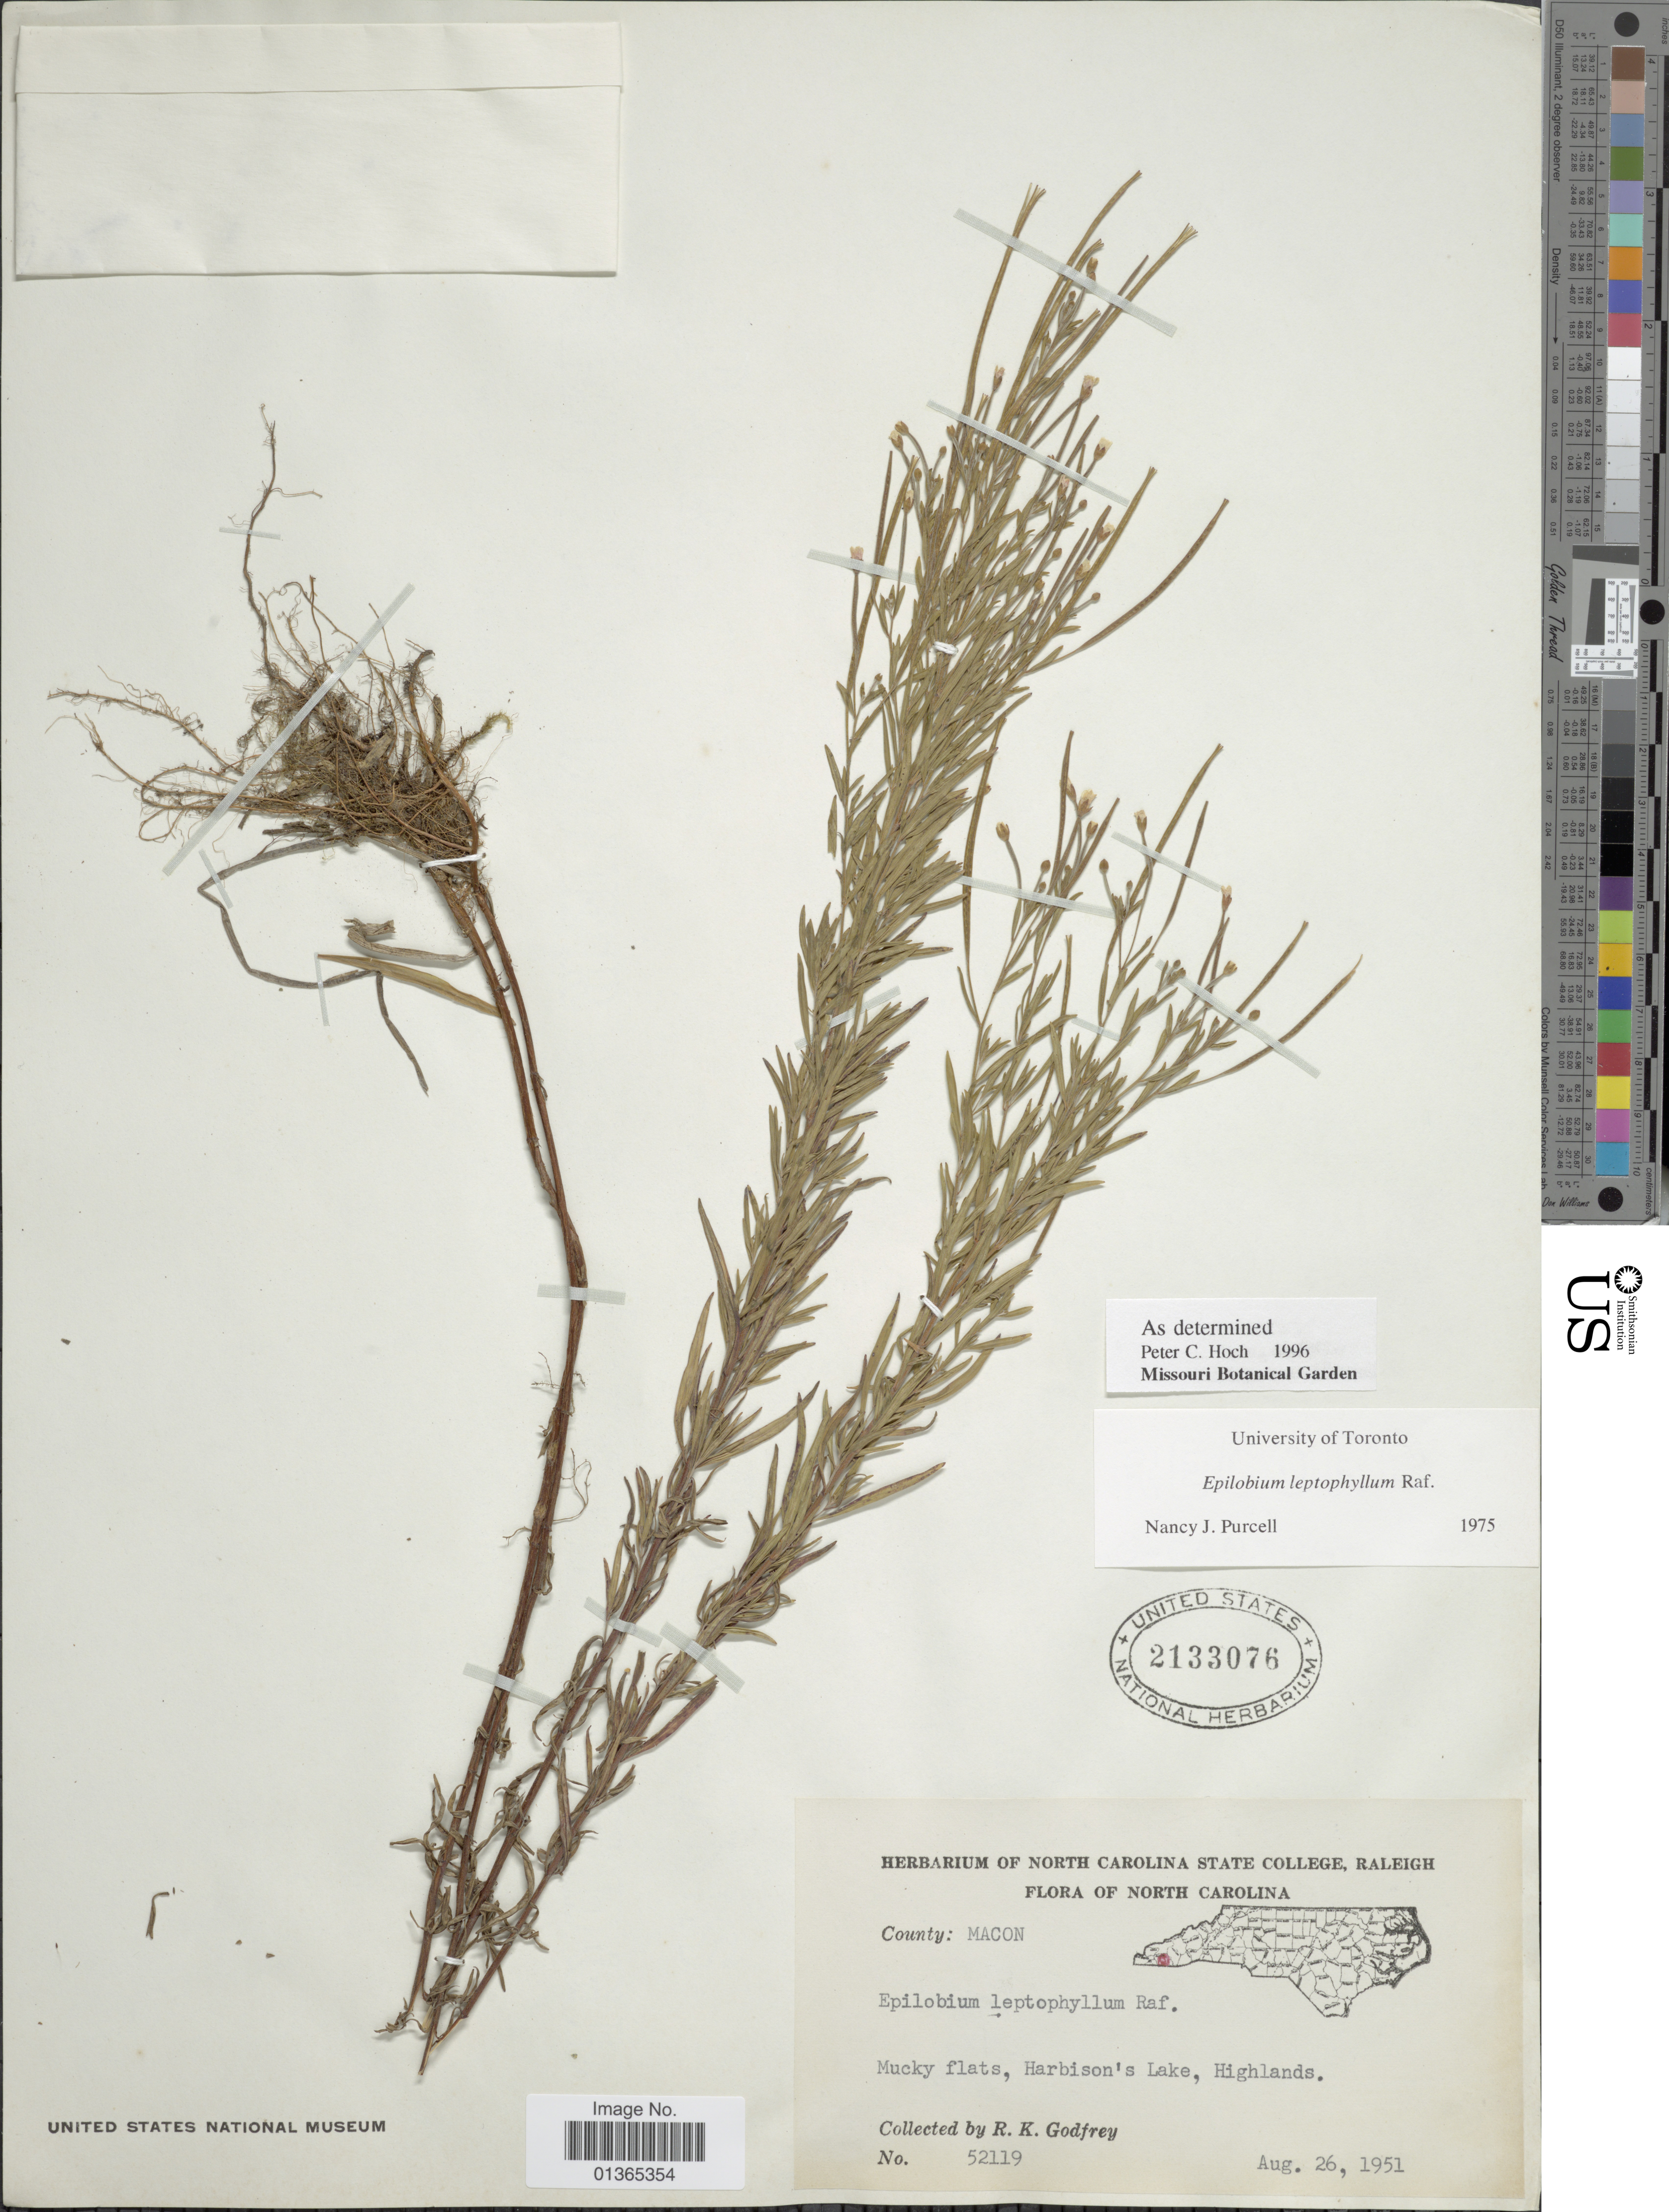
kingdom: Plantae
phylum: Tracheophyta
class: Magnoliopsida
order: Myrtales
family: Onagraceae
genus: Epilobium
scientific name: Epilobium leptophyllum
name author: Raf.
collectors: R. K. Godfrey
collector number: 52119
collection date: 1951-08-26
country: United States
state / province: North Carolina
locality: County: Macon. Mucky flats, Harbison's Lake, Highlands.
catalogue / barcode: US 2133076